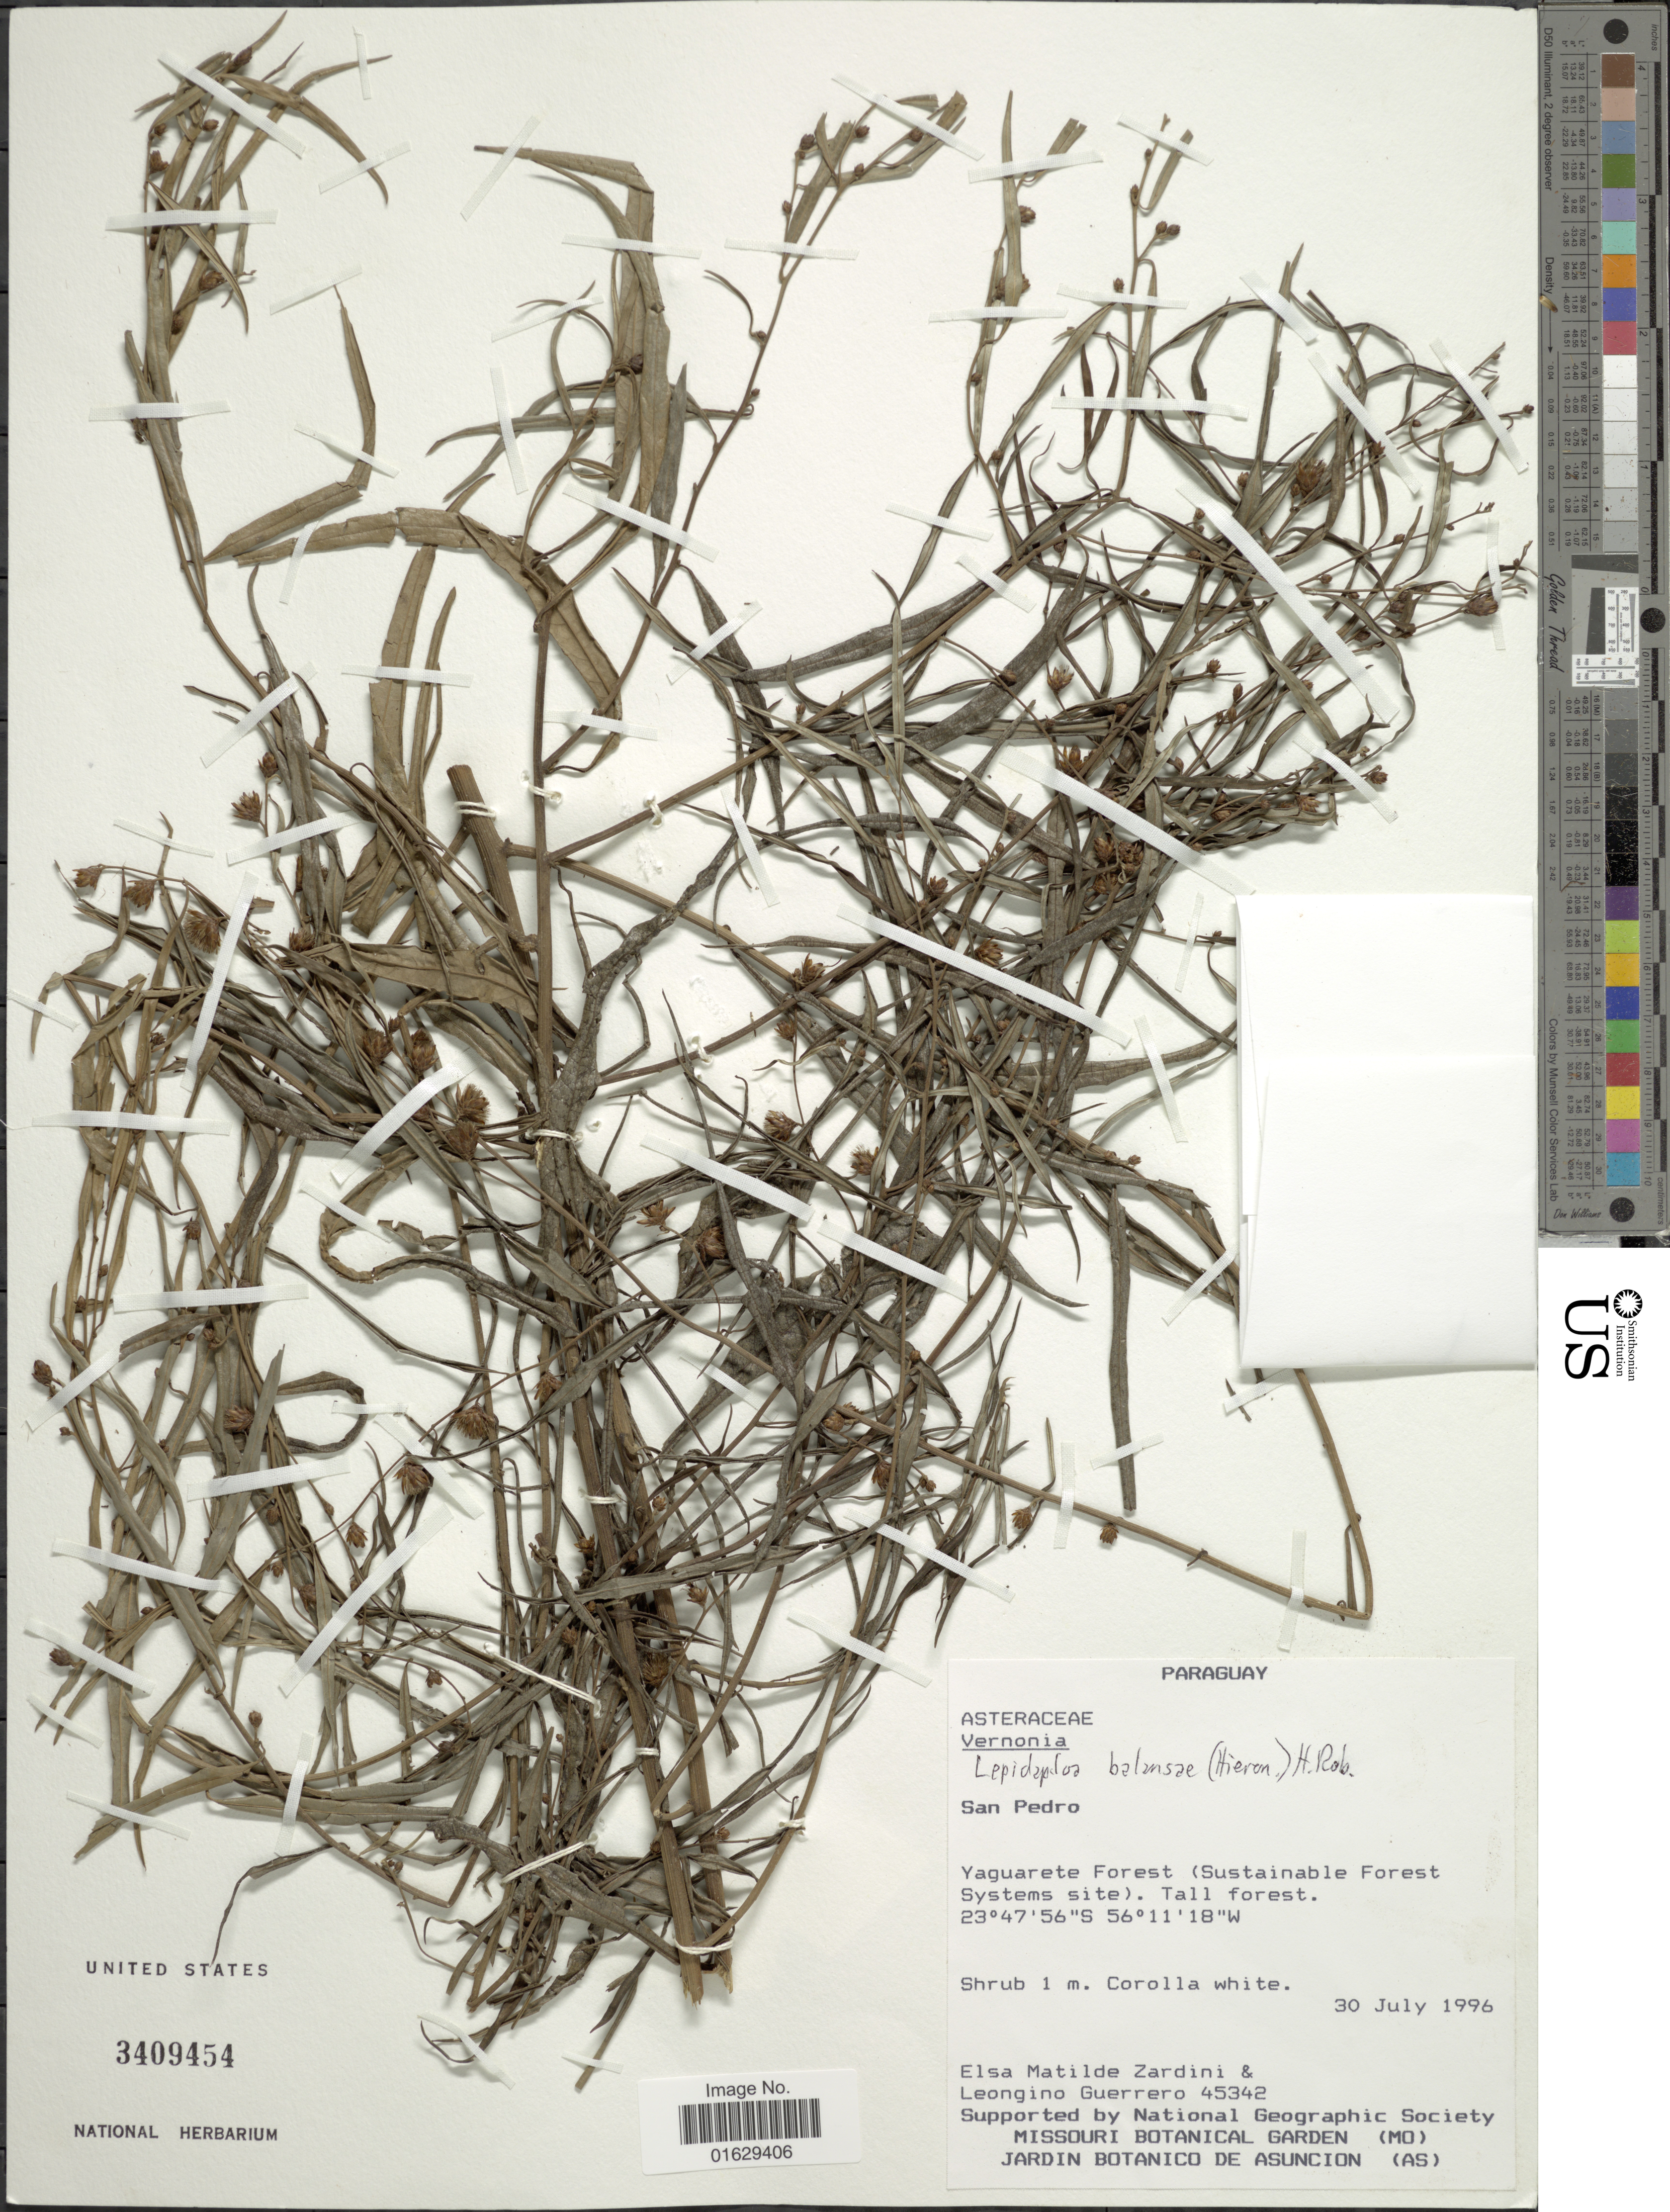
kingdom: Plantae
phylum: Tracheophyta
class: Magnoliopsida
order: Asterales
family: Asteraceae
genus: Lepidaploa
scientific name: Lepidaploa balansae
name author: (Hieron.) H. Rob.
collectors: E. M. Zardini & L. Guerrero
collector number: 45342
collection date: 1996-07-30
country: Paraguay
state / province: San Pedro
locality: San Pedro, Yaguarete Forest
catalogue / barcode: US 3409454